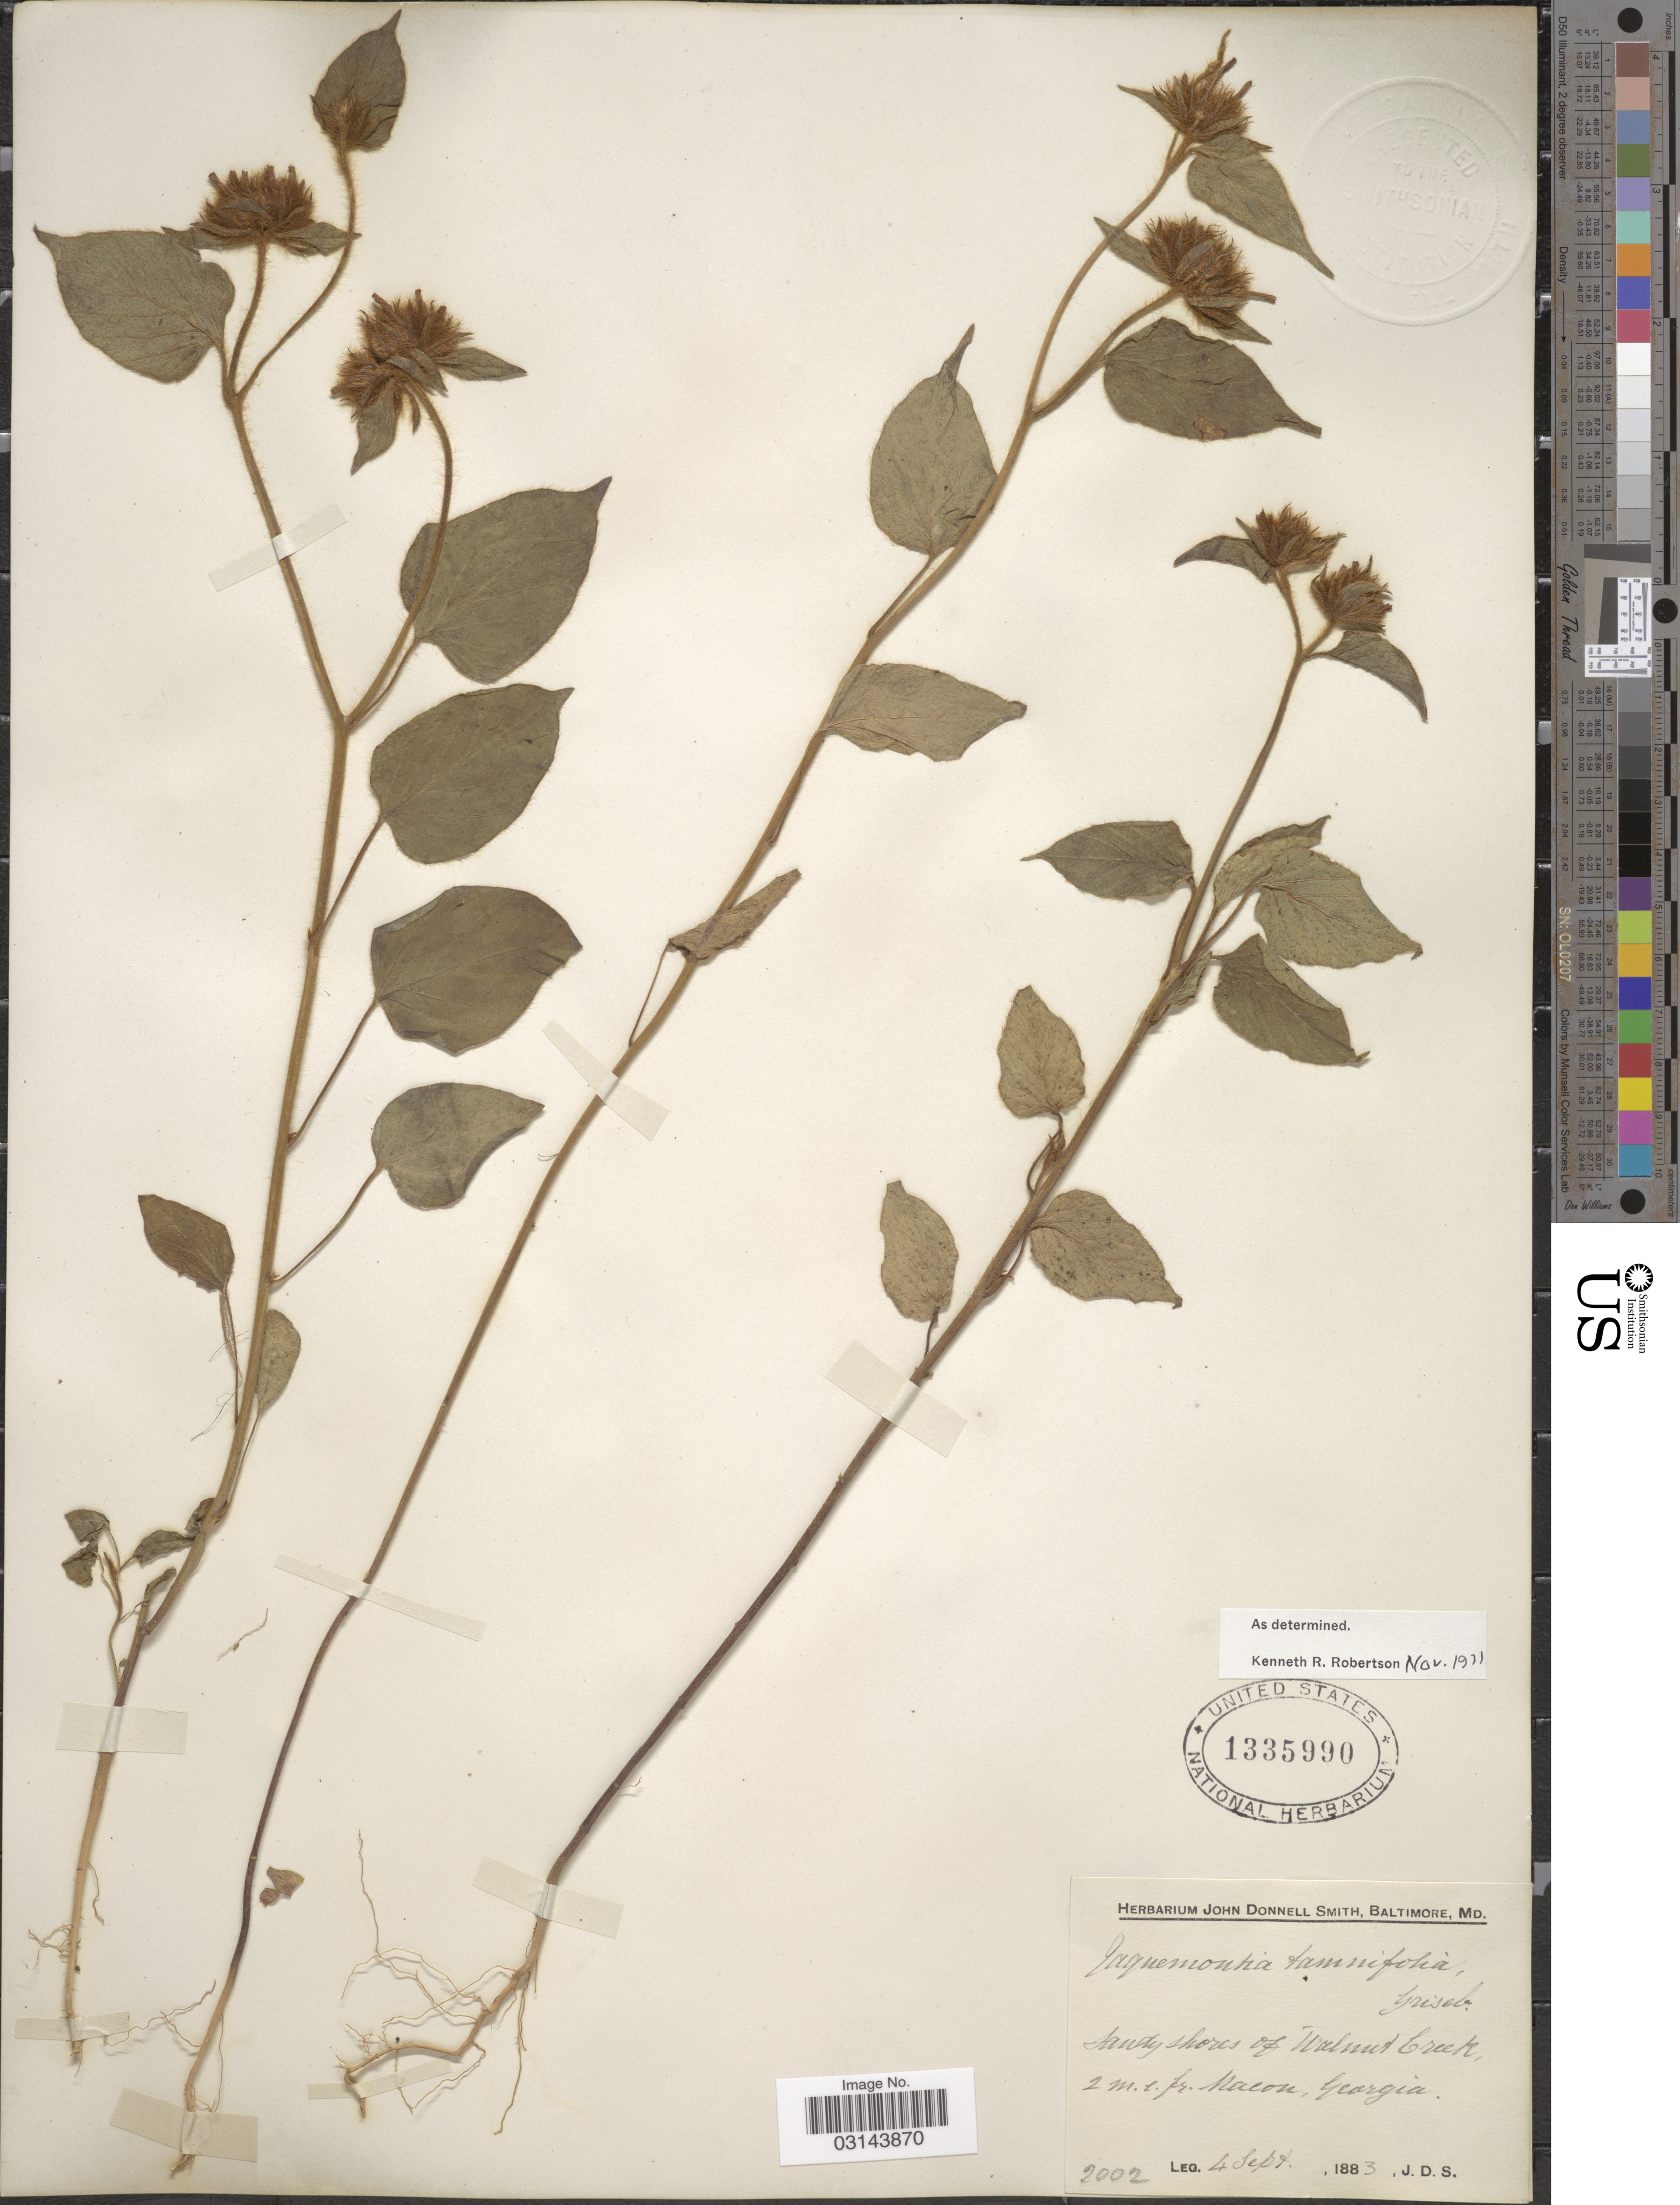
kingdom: Plantae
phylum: Tracheophyta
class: Magnoliopsida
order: Solanales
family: Convolvulaceae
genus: Jacquemontia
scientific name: Jacquemontia tamnifolia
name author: (L.) Griseb.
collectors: J. Donnell Smith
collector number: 2002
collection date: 1883-09-04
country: United States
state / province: Georgia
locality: Sandy shores of Walnut Creek, 2 m. e. fr. Macon.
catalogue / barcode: US 1335990